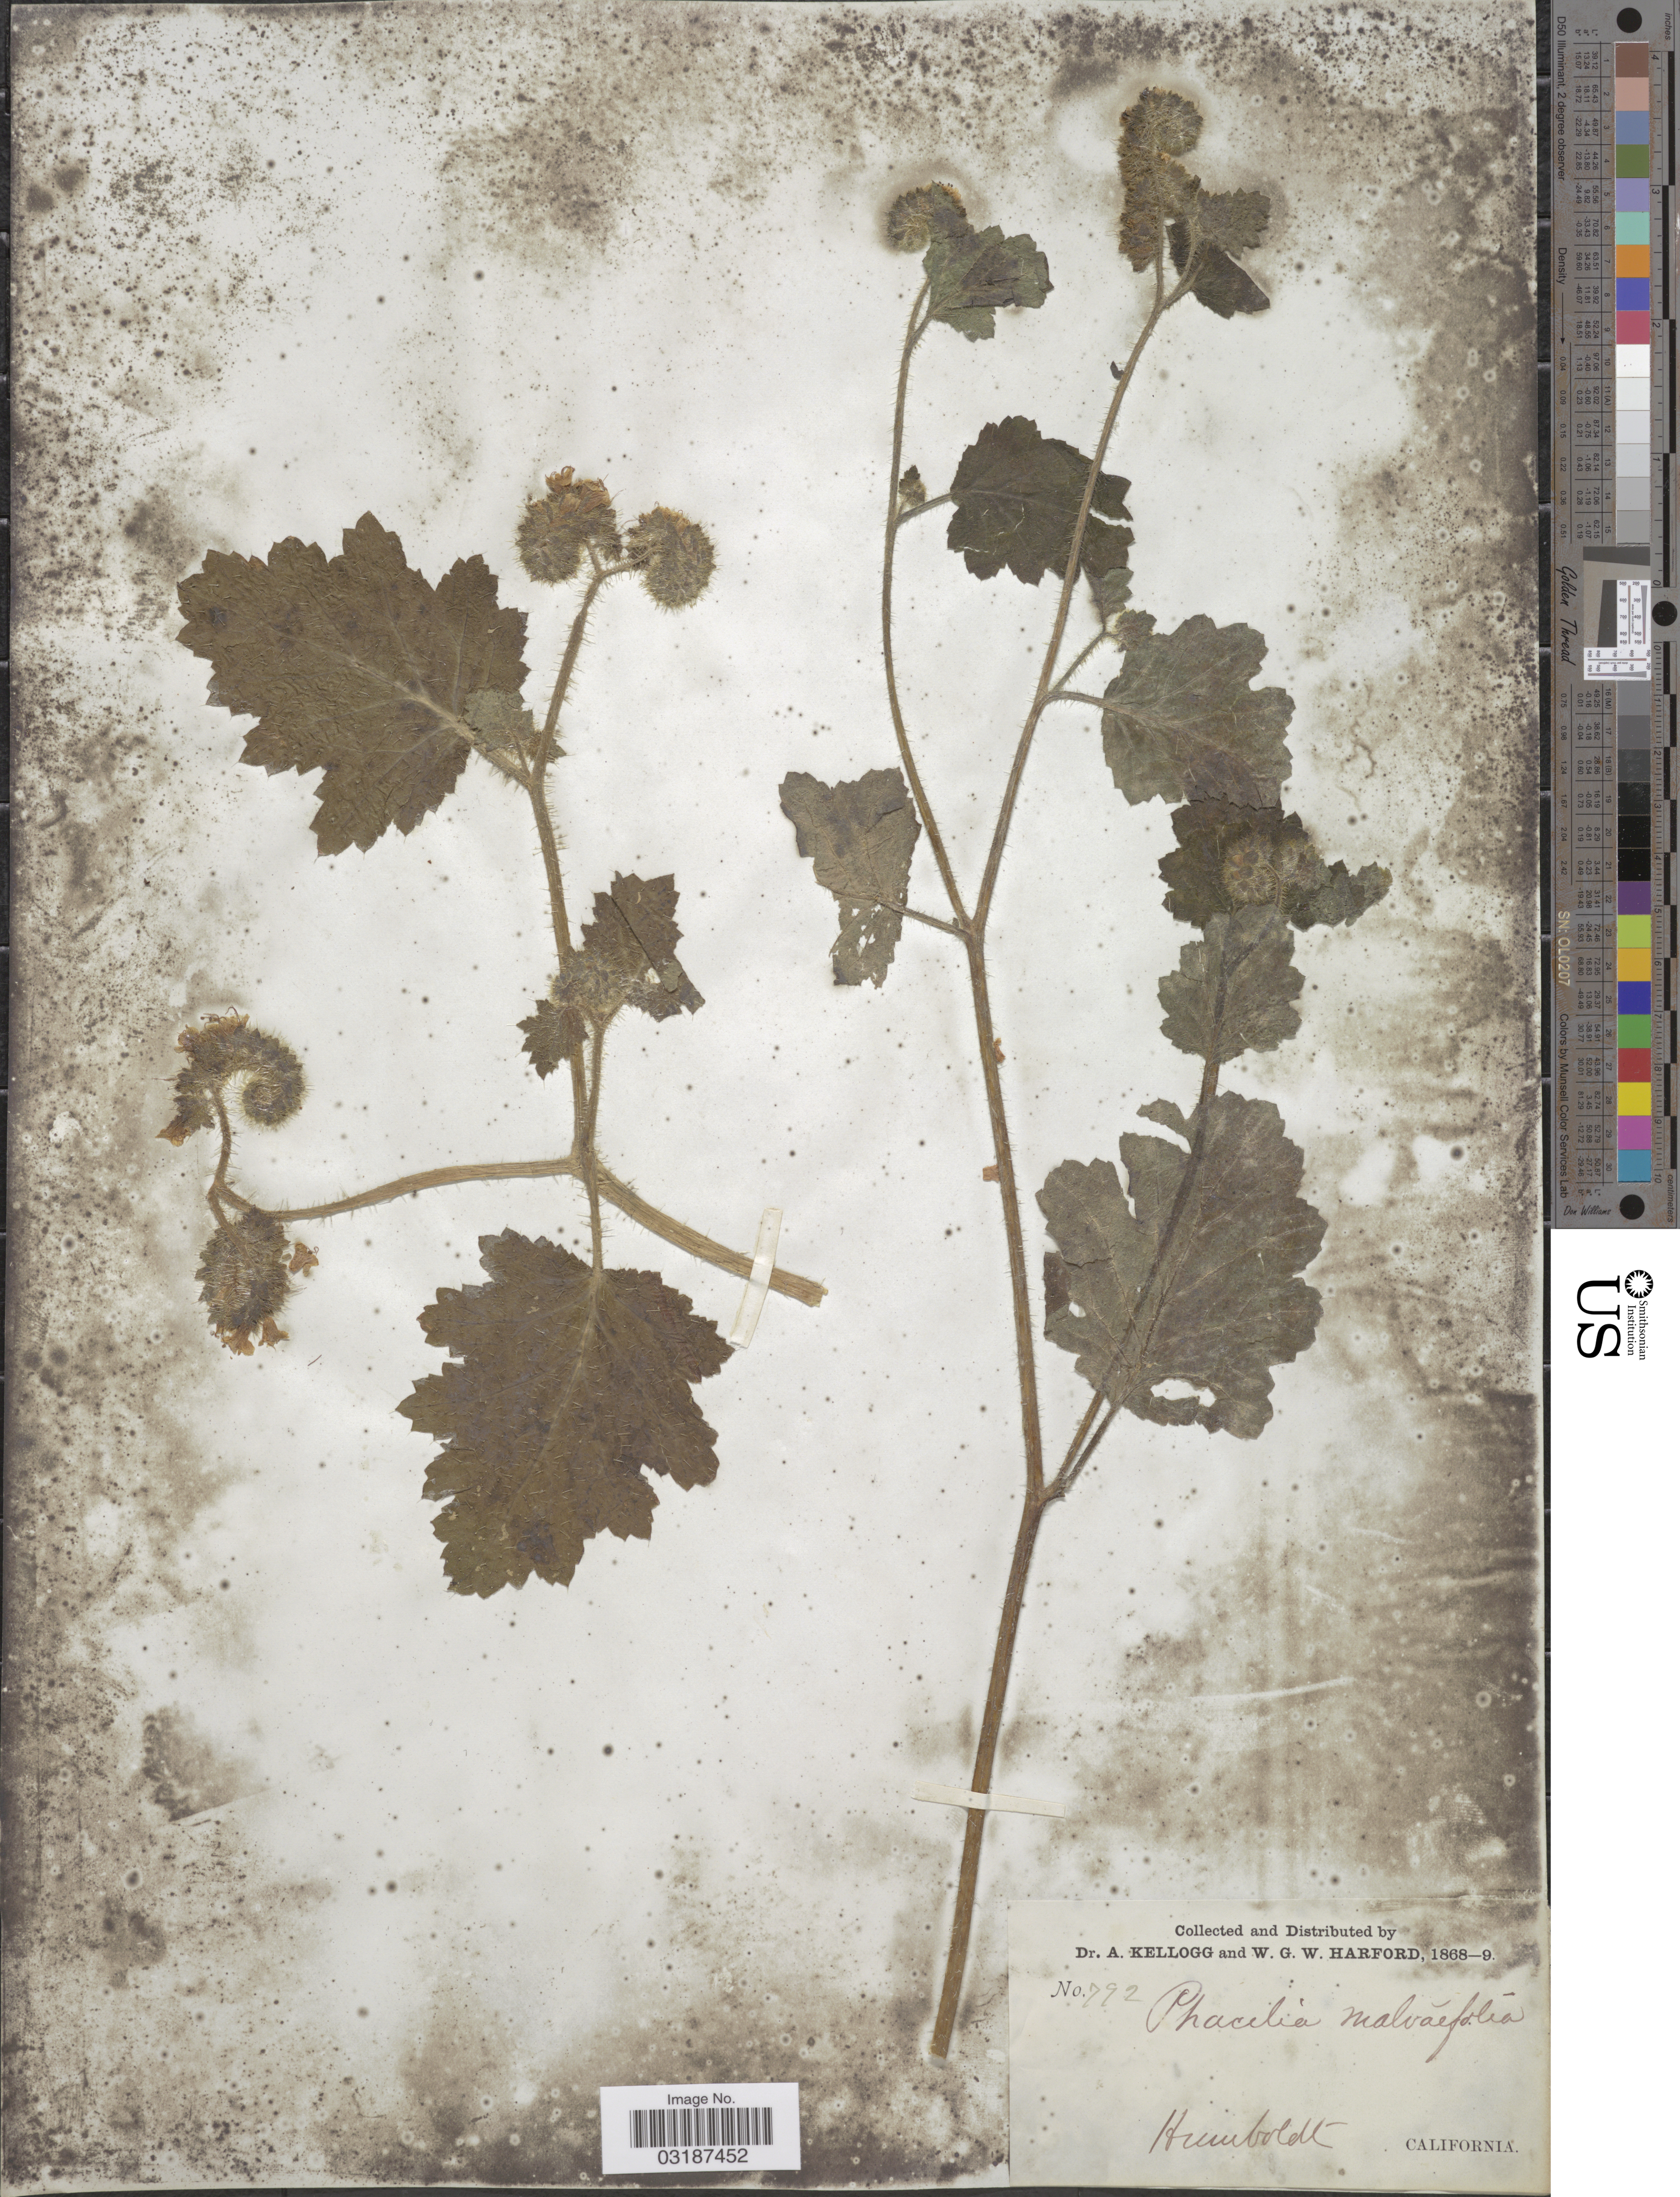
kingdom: Plantae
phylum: Tracheophyta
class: Magnoliopsida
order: Boraginales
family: Hydrophyllaceae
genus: Phacelia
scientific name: Phacelia malvifolia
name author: Cham.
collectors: A. Kellogg & W. G. W. Harford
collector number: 792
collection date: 1868/1869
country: United States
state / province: California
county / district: Humboldt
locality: Humboldt.